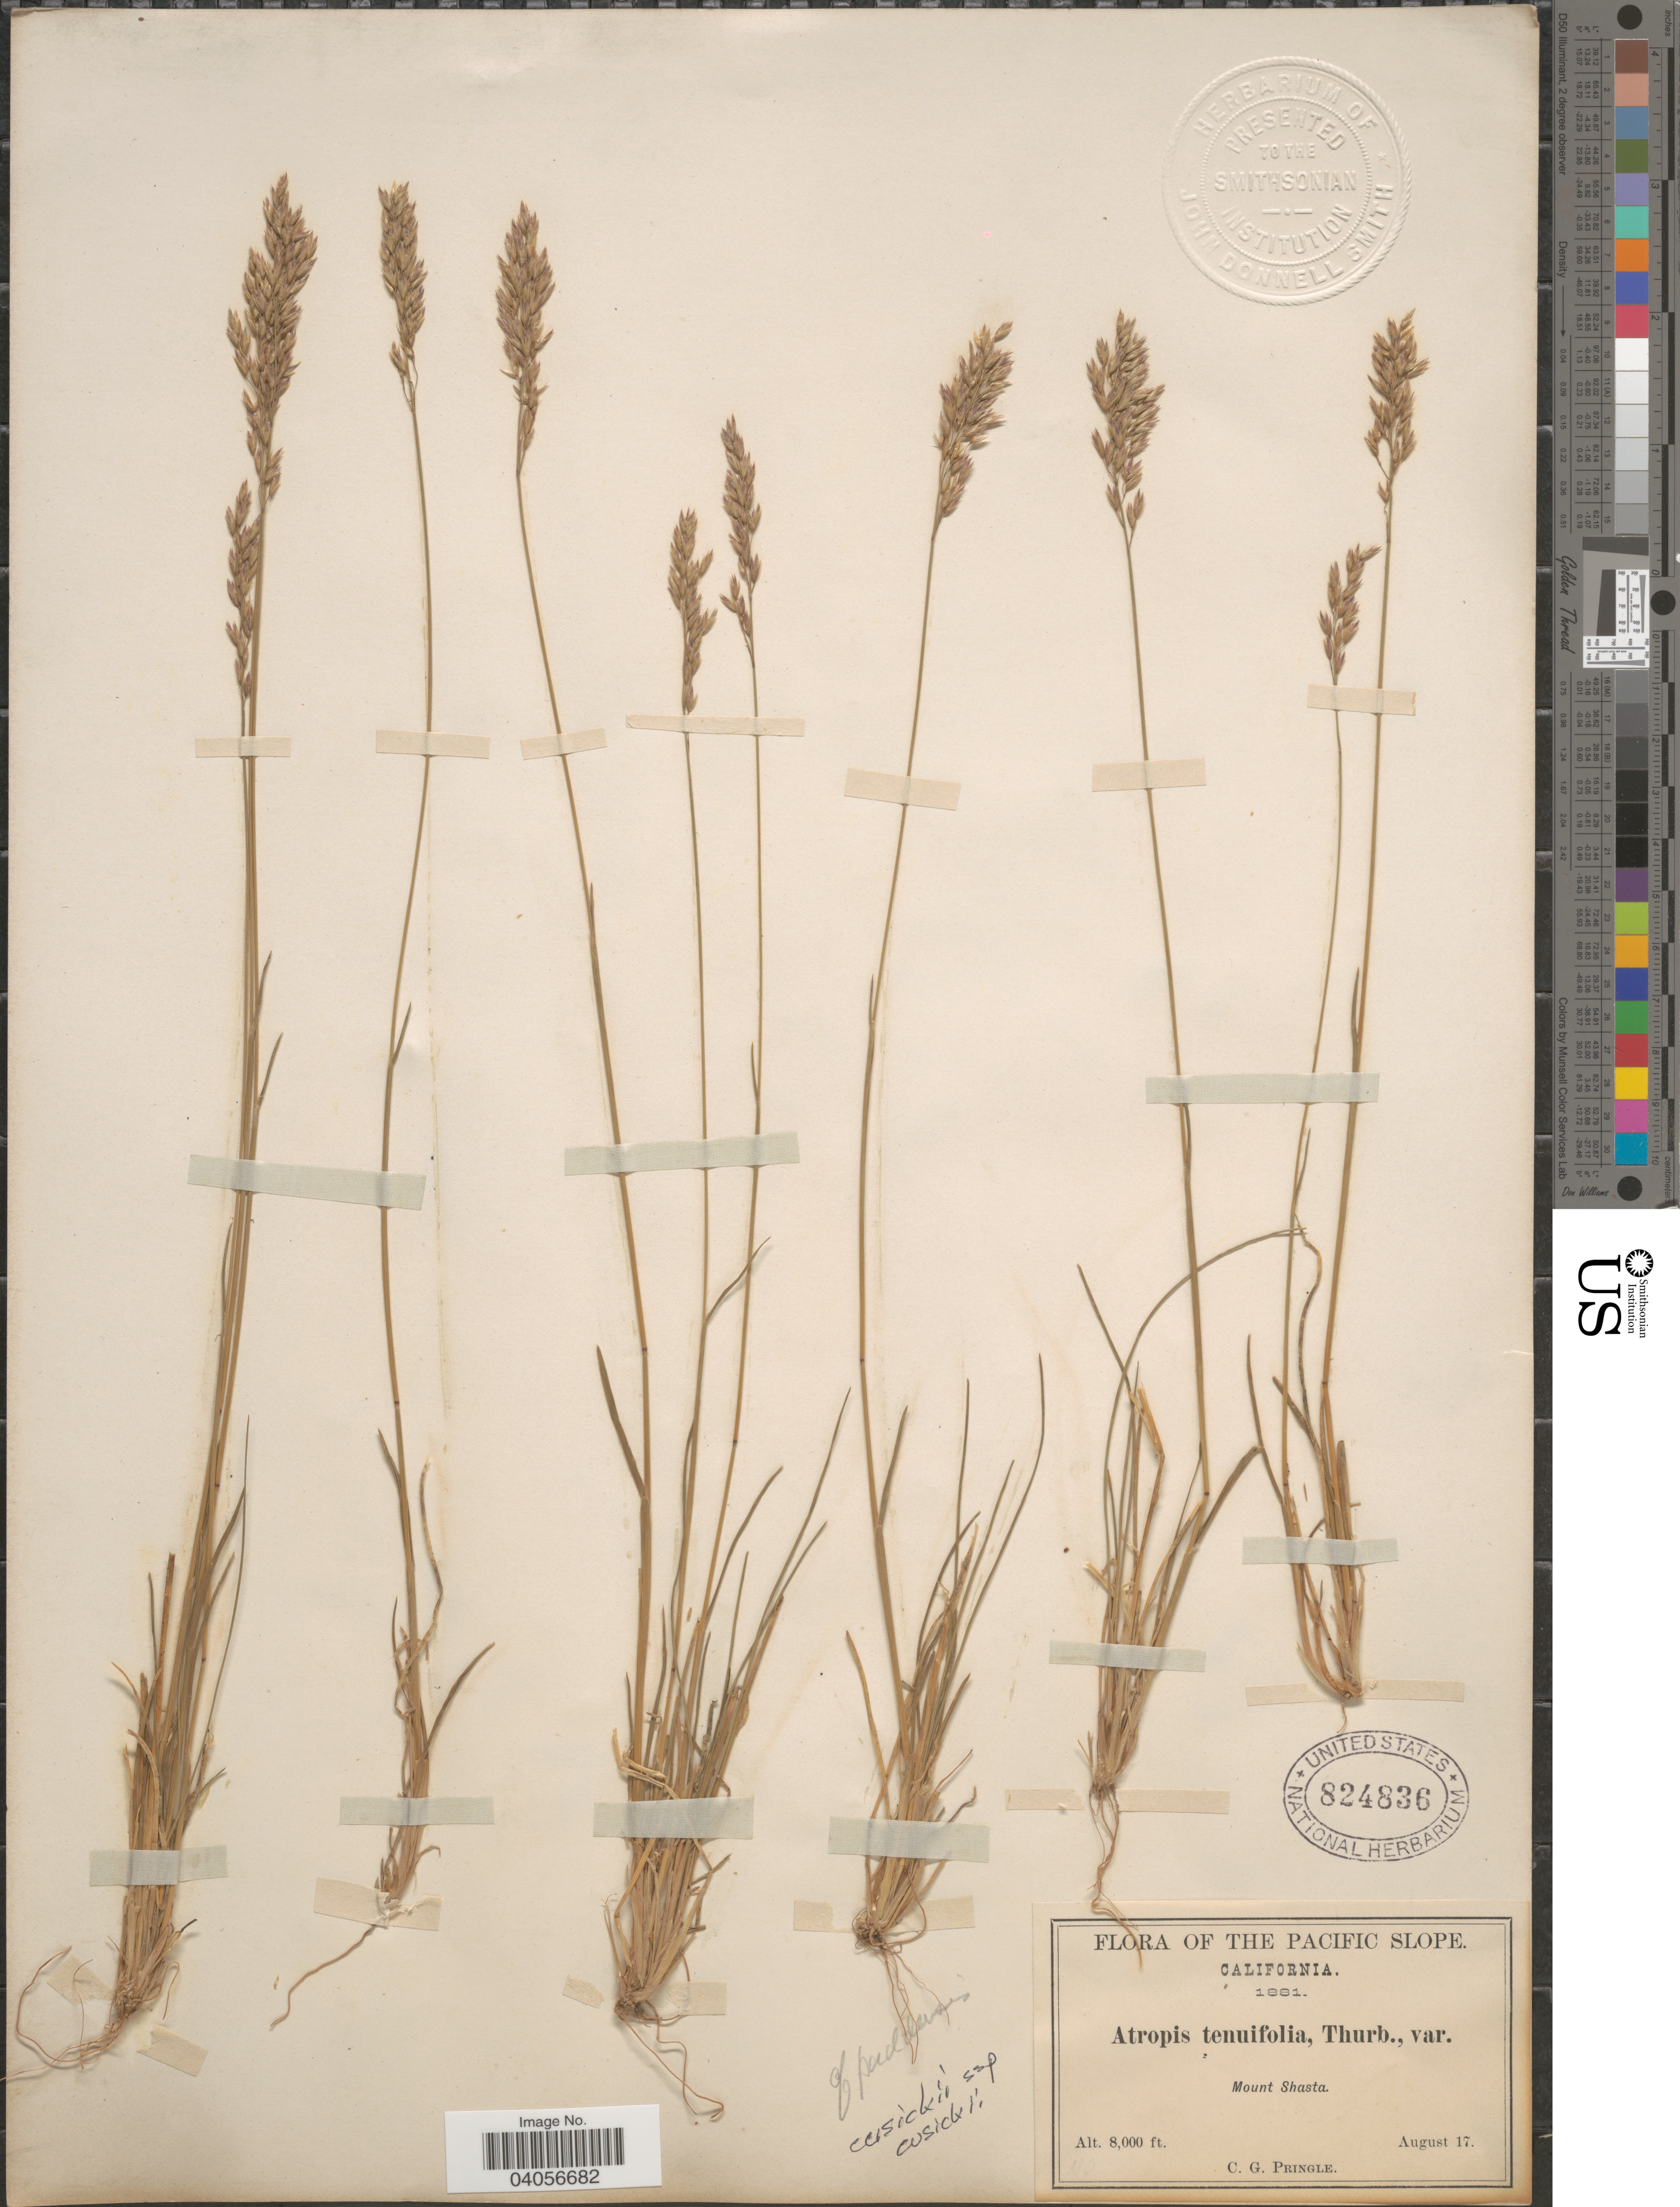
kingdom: Plantae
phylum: Tracheophyta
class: Liliopsida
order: Poales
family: Poaceae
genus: Poa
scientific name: Poa cusickii subsp. cusickii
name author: Vasey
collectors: C. G. Pringle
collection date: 1881-08-17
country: United States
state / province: California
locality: Pacific Slope. Mount Shasta.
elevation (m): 2438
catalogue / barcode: US 824836